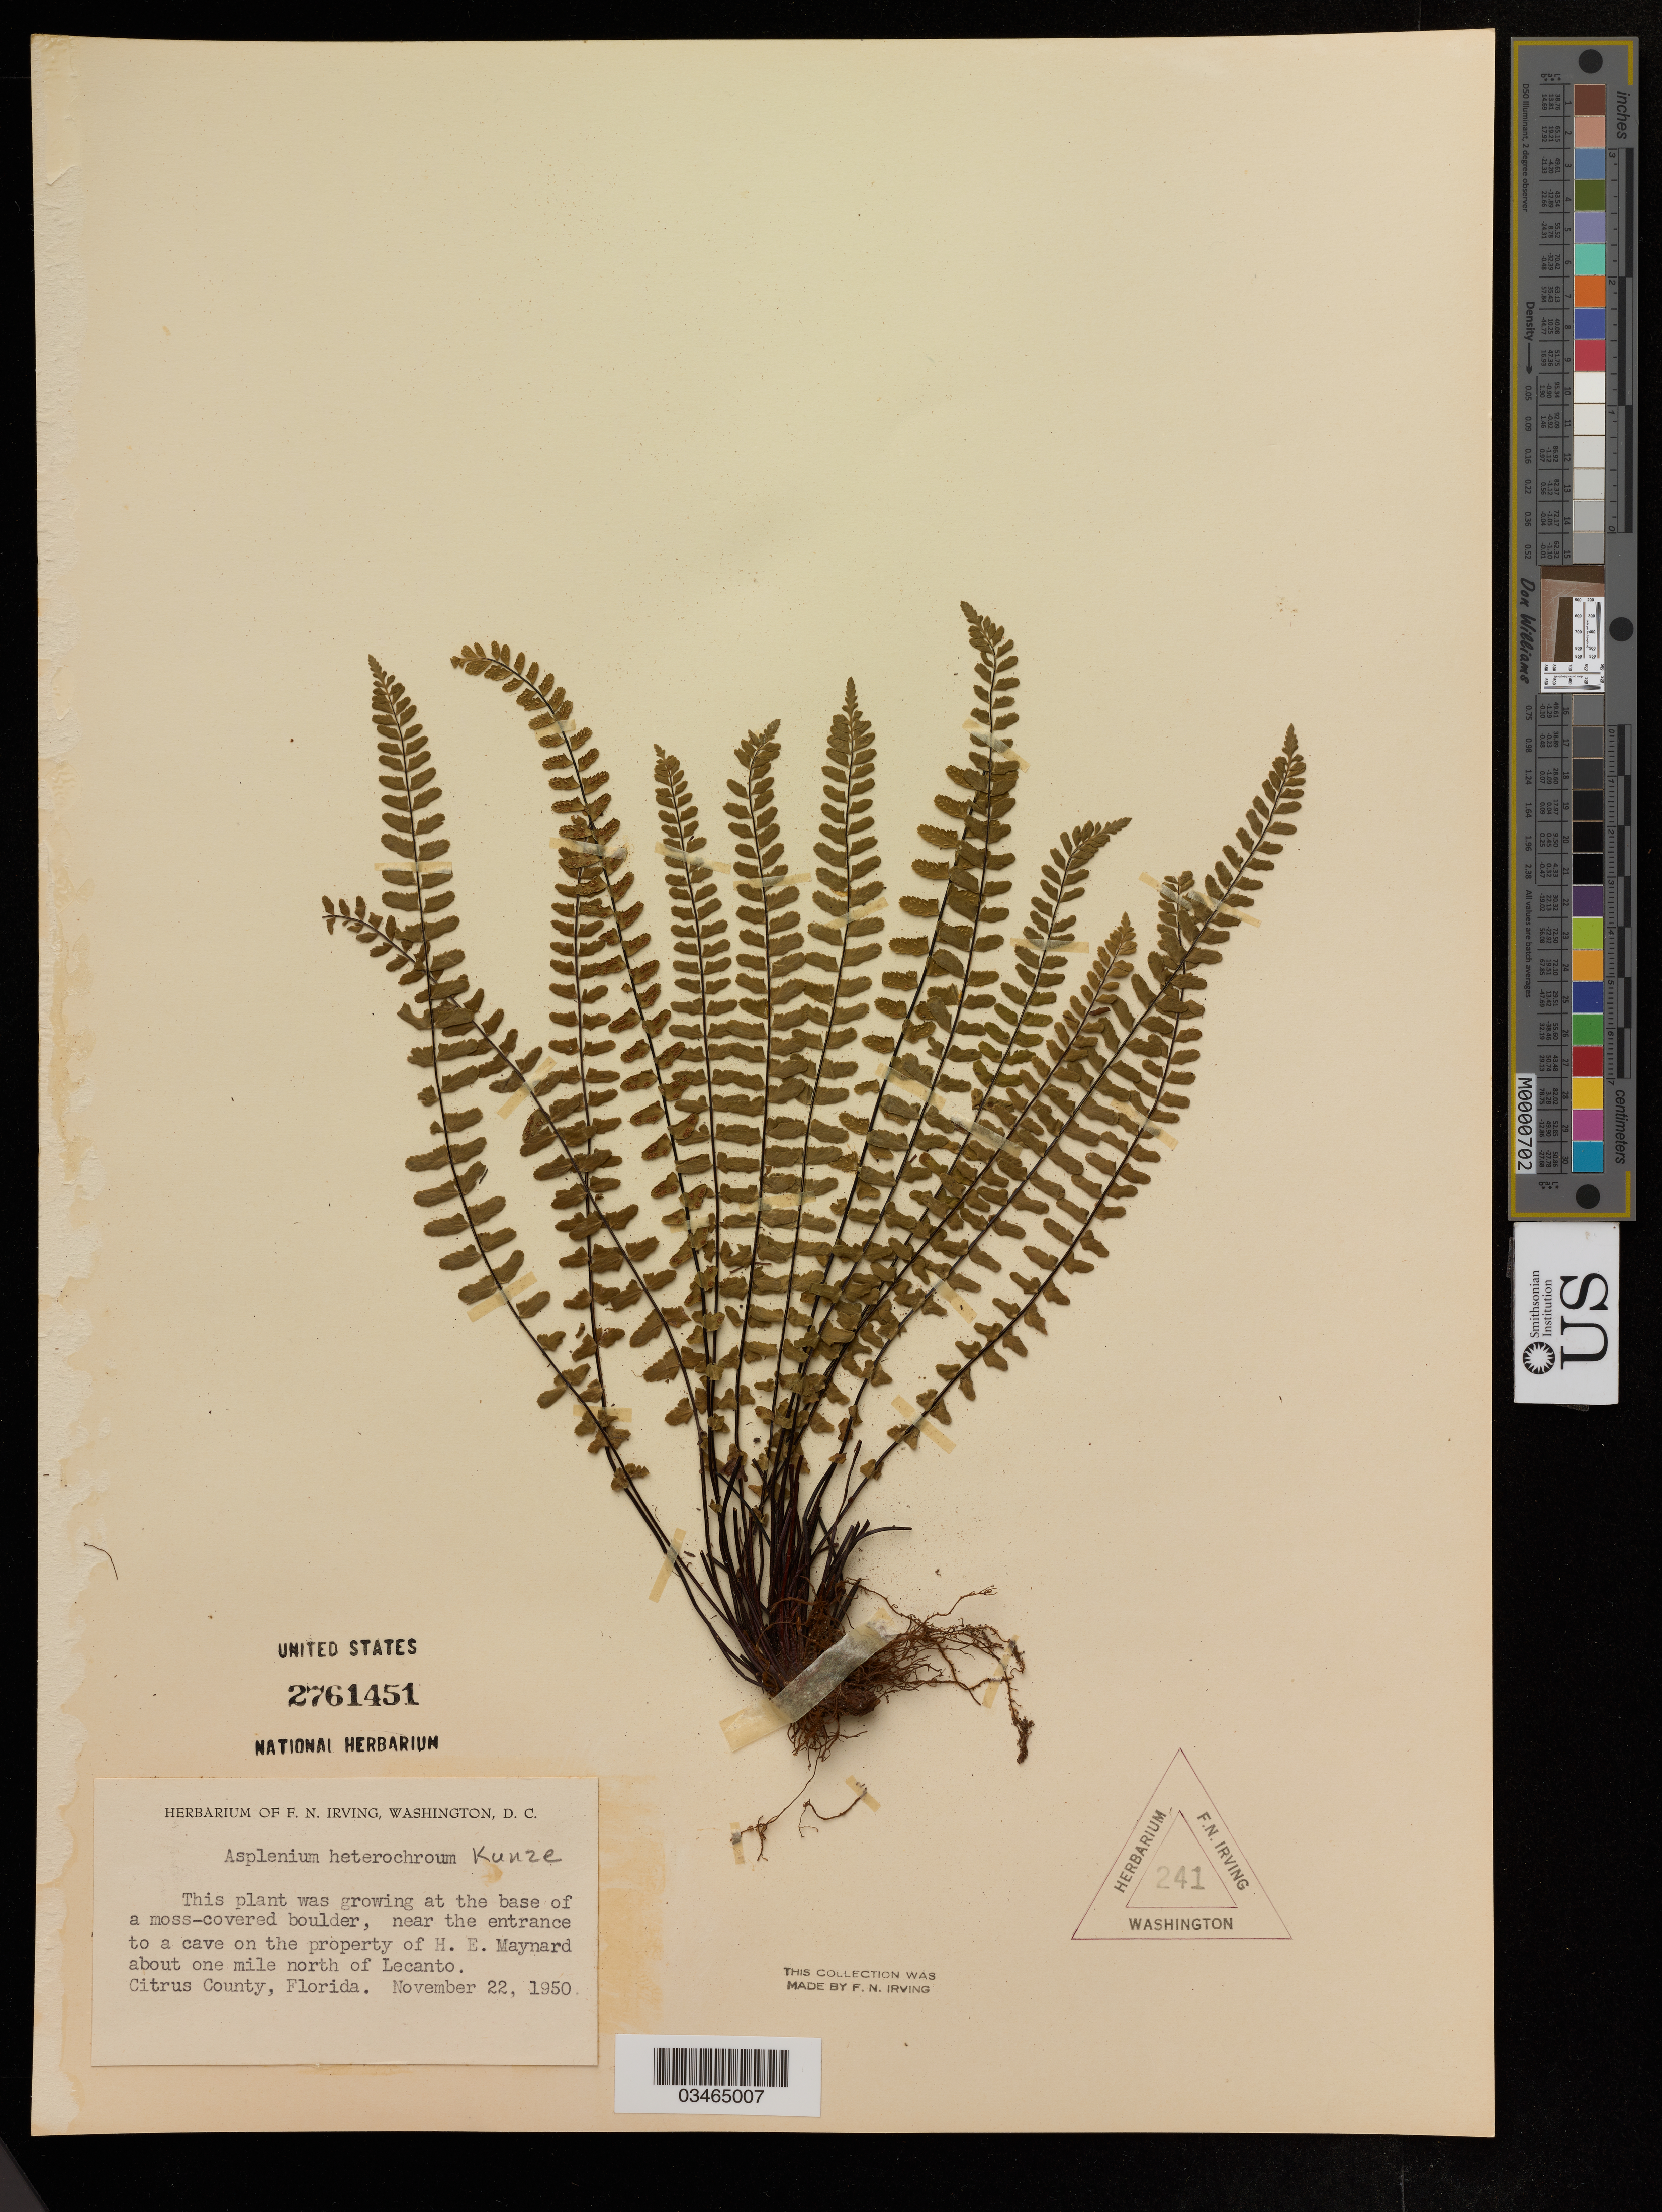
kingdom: Plantae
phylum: Tracheophyta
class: Polypodiopsida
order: Polypodiales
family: Aspleniaceae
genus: Asplenium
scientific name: Asplenium heterochroum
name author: Kunze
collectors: F. Irving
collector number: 241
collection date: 1950-11-22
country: United States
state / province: Florida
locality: One mile north of Lecanto, Citrus County.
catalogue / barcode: US 2761451